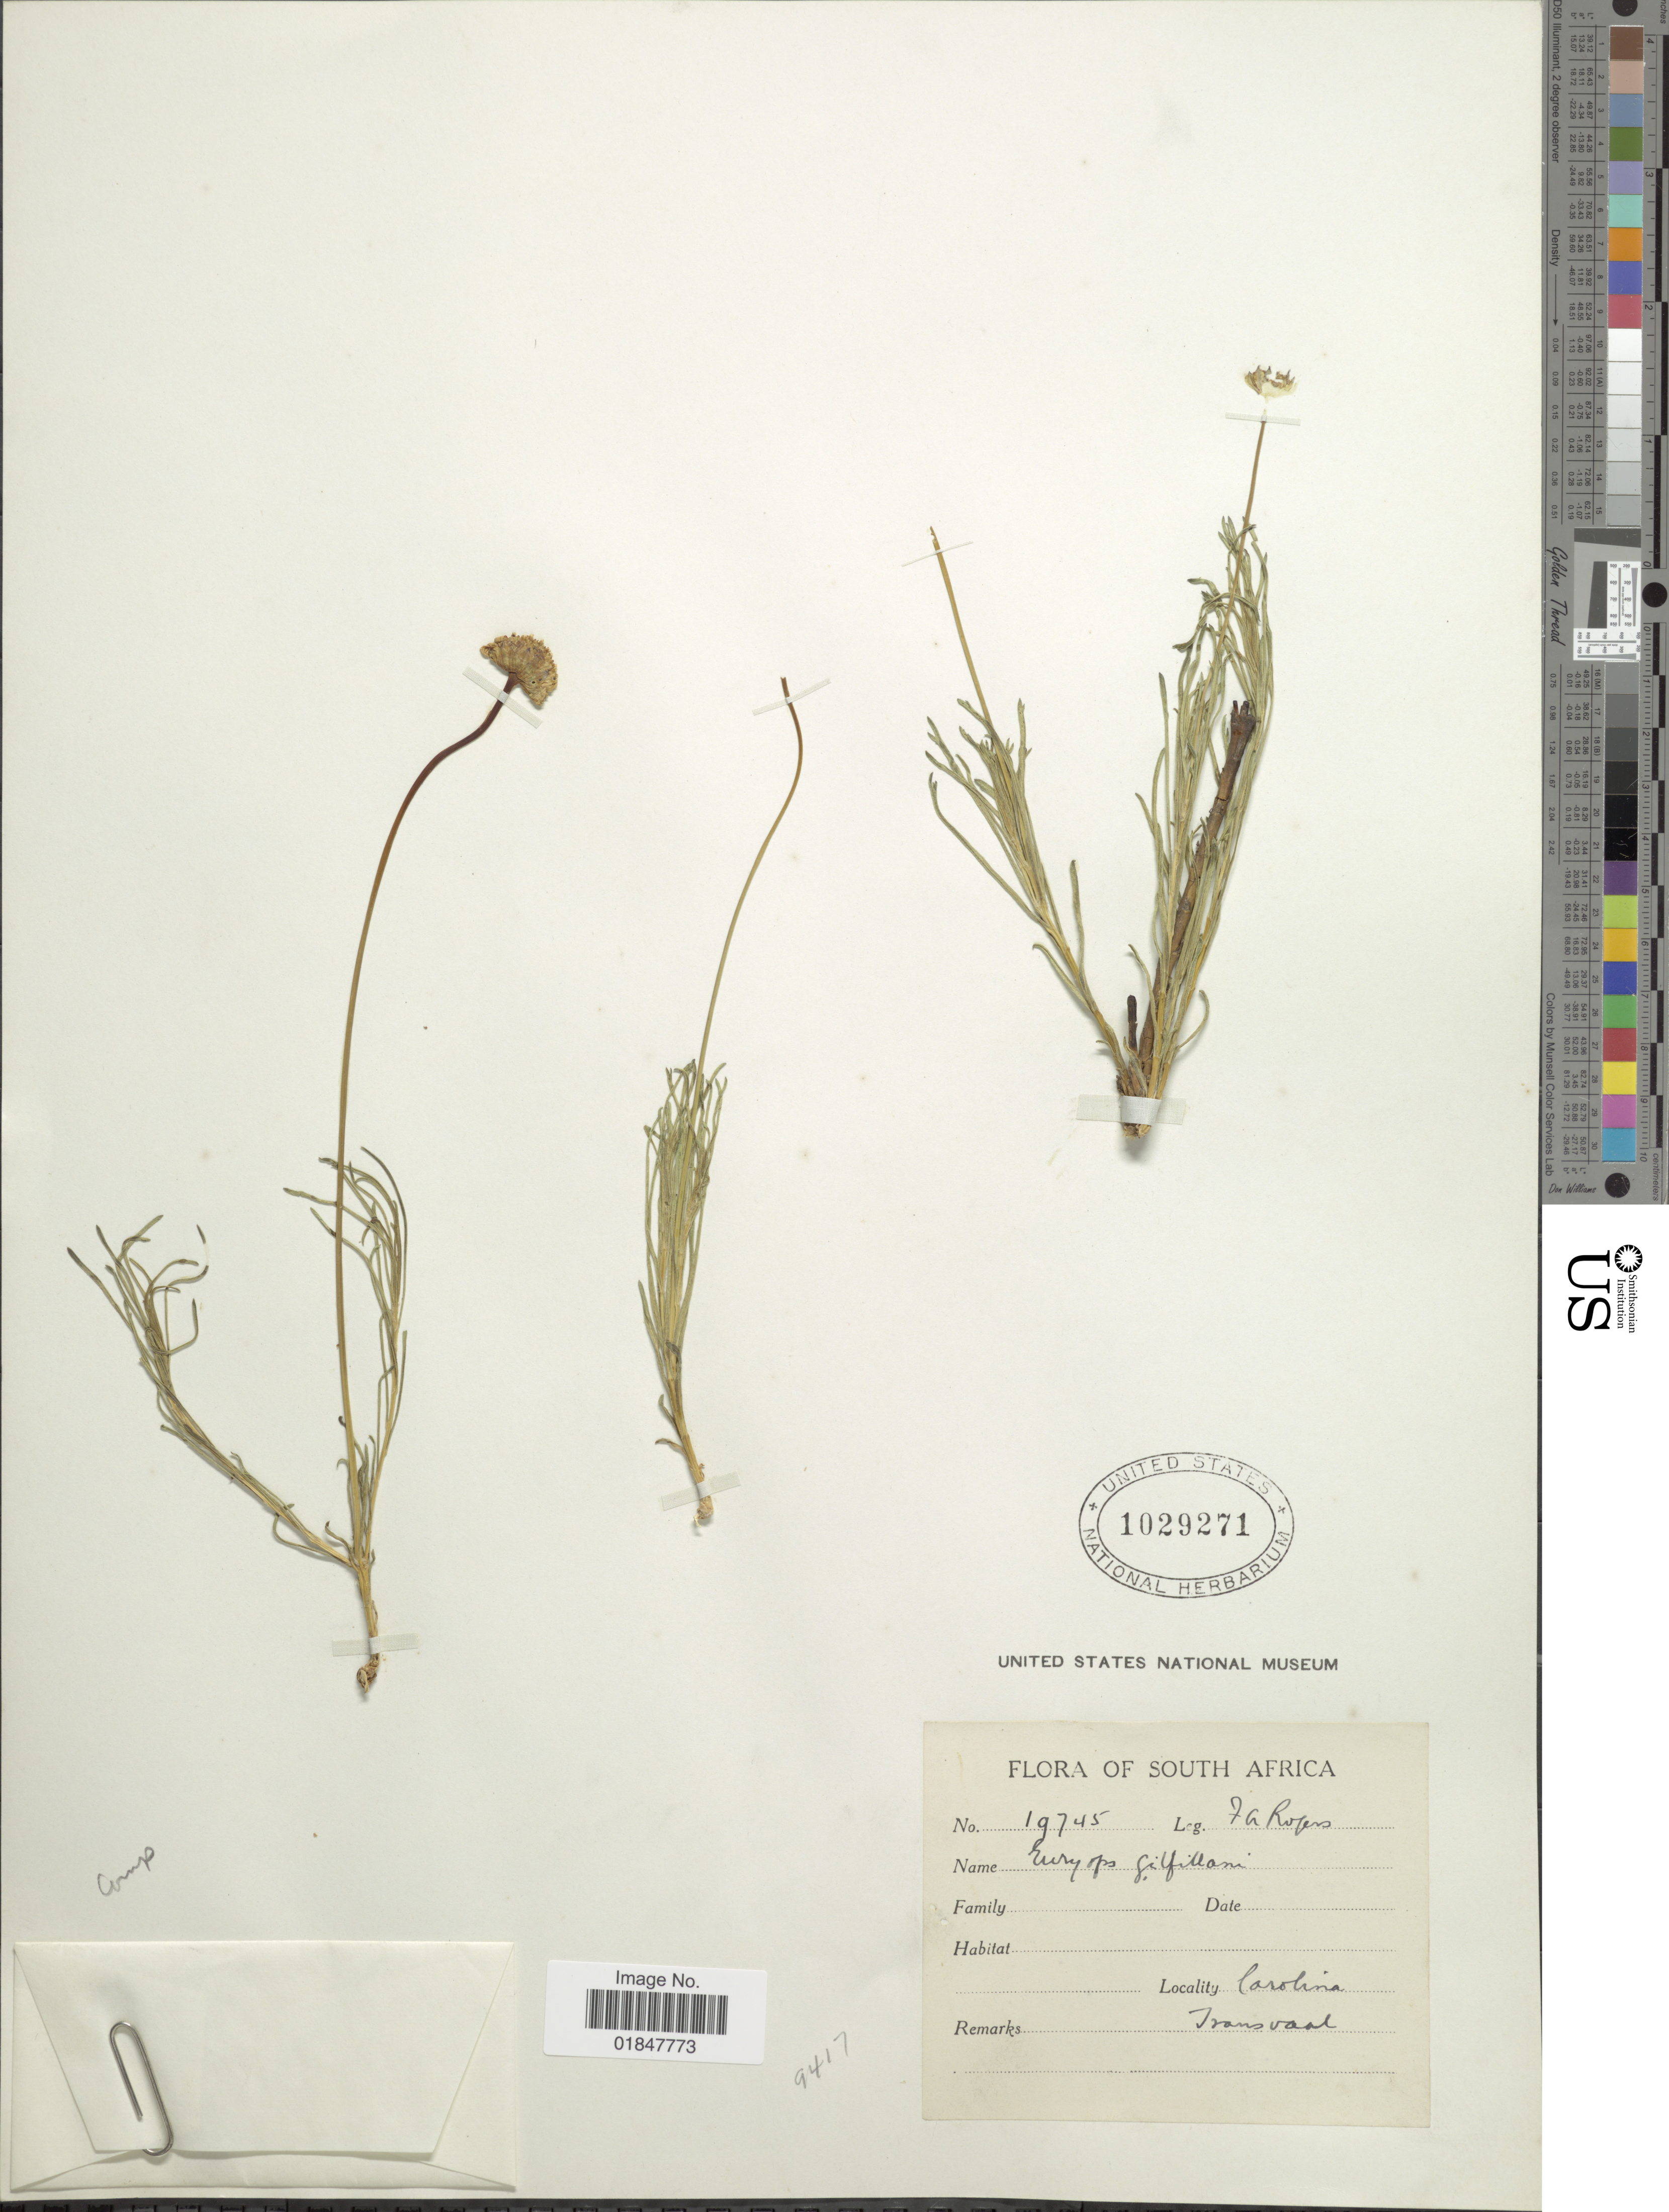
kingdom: Plantae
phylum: Tracheophyta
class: Magnoliopsida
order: Asterales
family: Asteraceae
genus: Euryops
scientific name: Euryops gilfillanii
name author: Bolus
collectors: F. A. Rogers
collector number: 19745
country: South Africa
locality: Carolina, Transvaal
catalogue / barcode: US 1029271